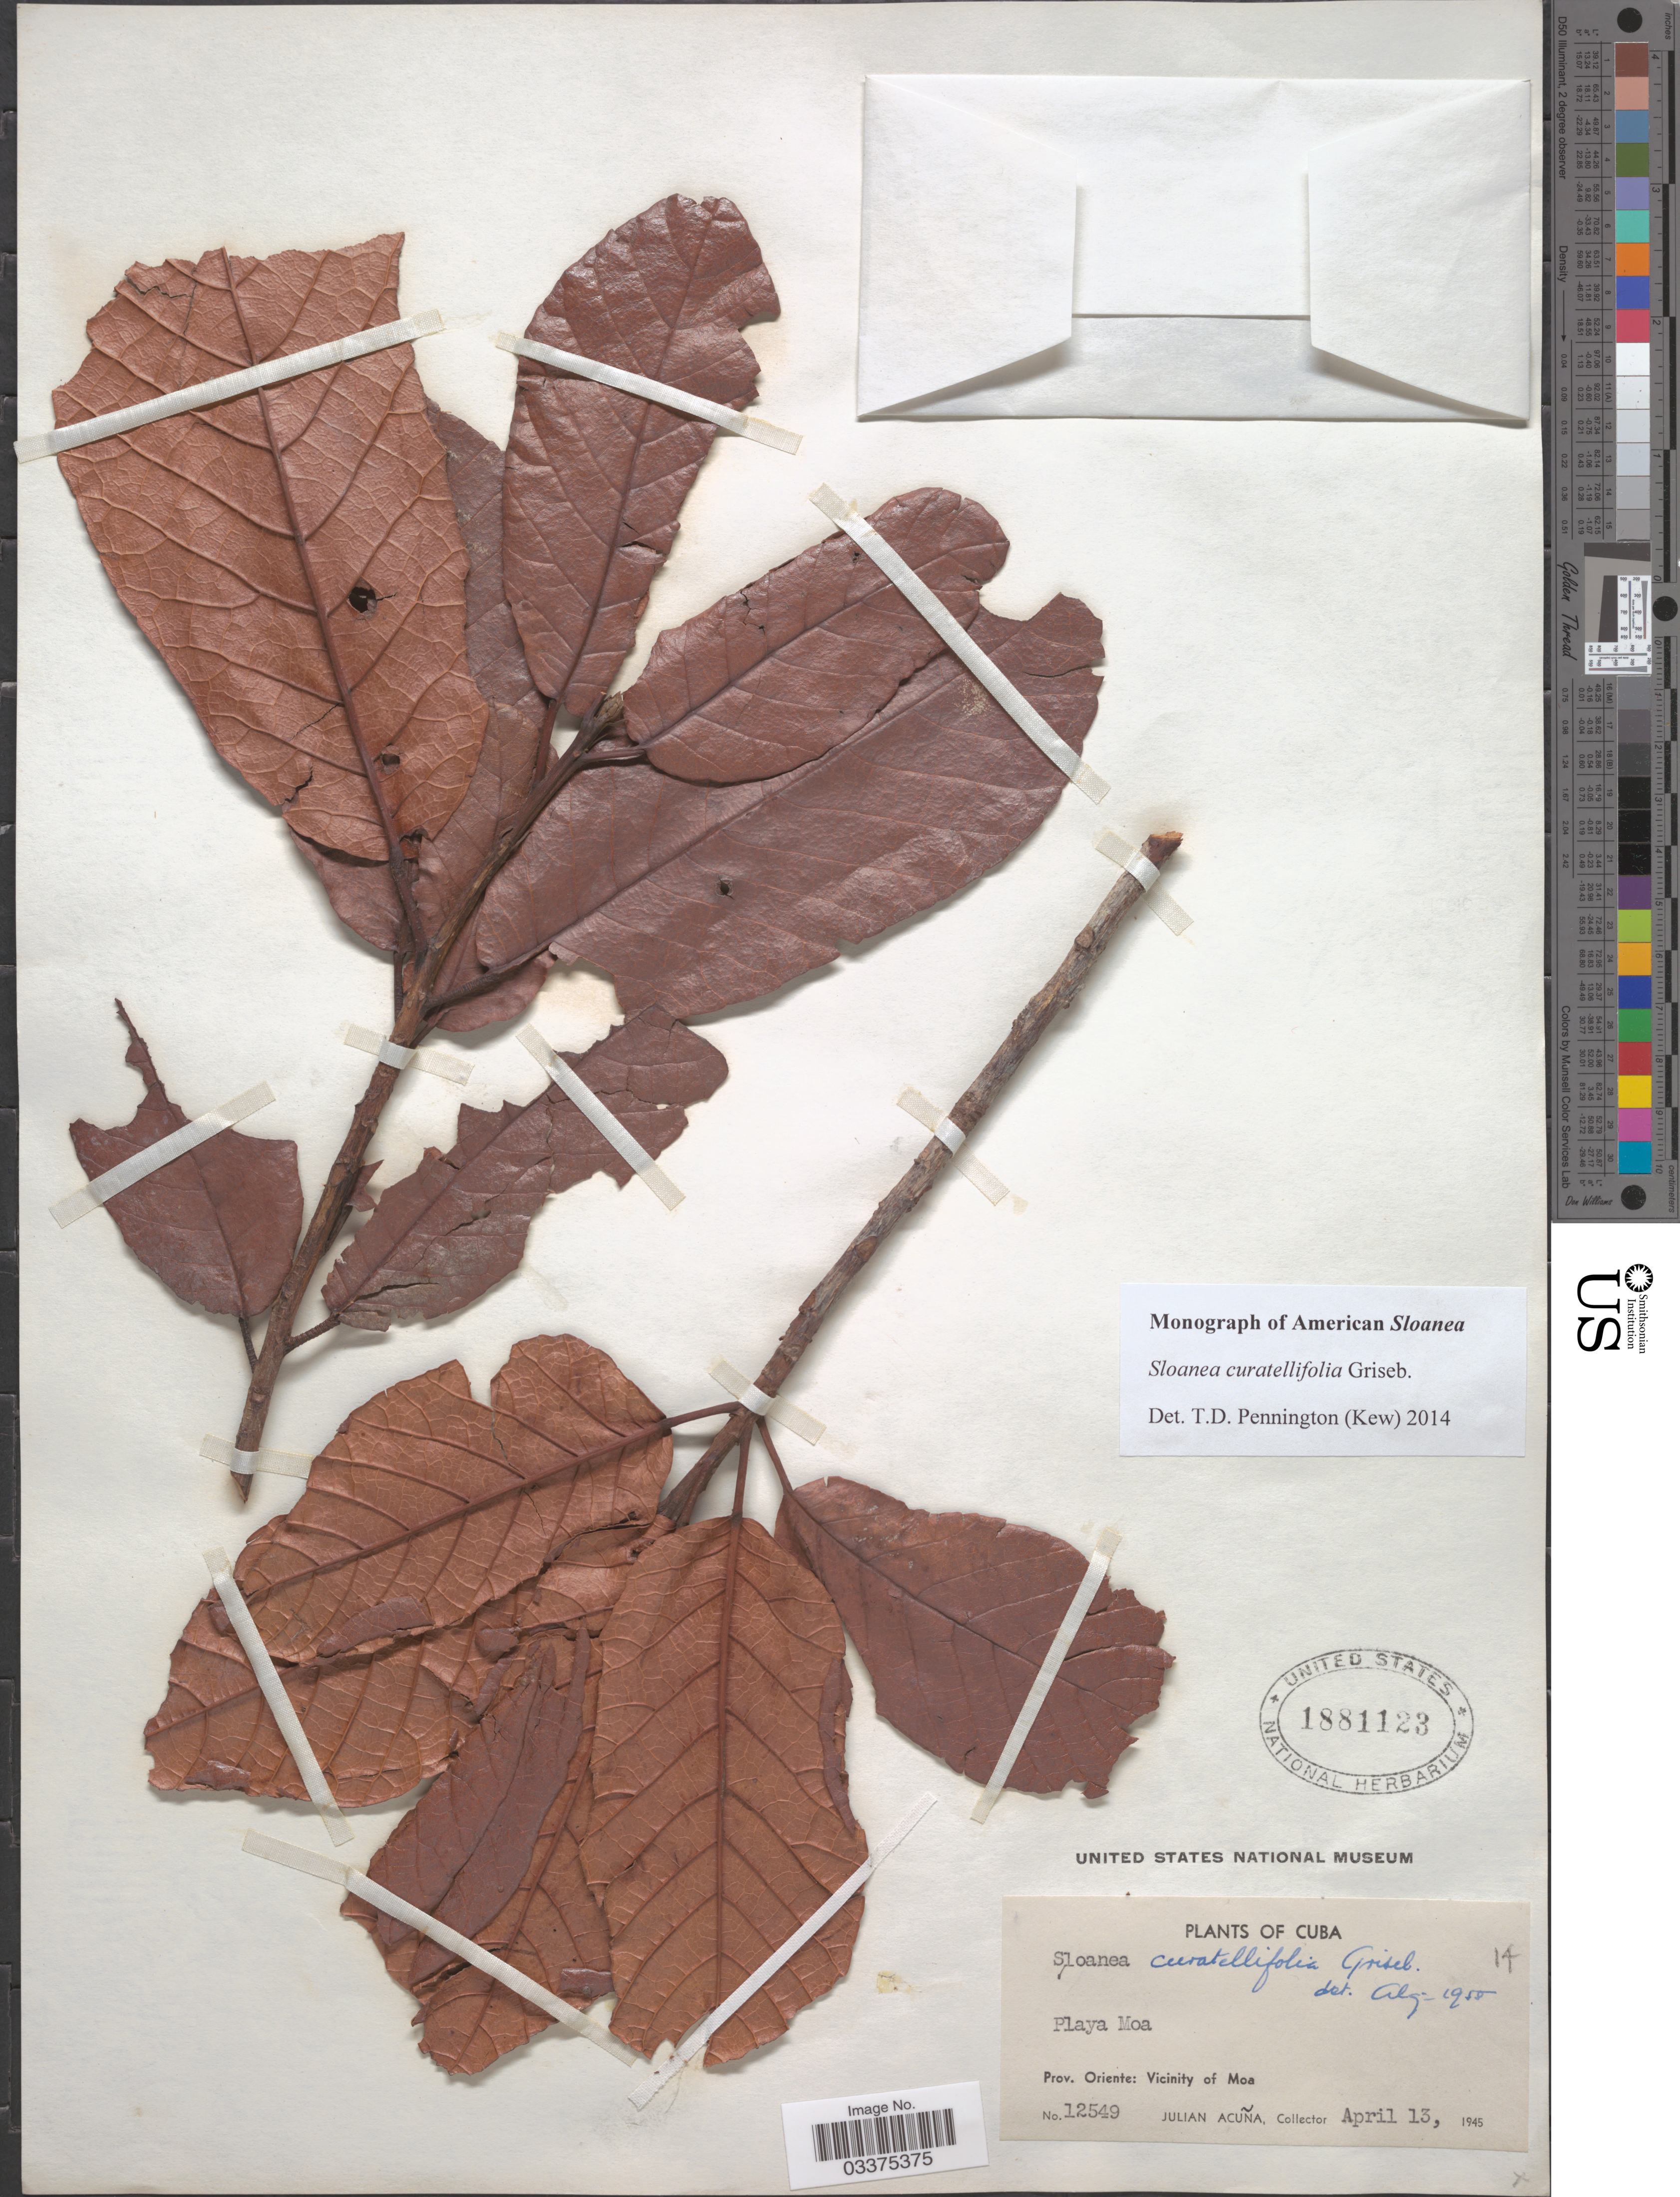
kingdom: Plantae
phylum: Tracheophyta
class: Magnoliopsida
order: Oxalidales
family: Elaeocarpaceae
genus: Sloanea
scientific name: Sloanea curatellifolia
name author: Griseb.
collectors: R. Acuña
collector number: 12549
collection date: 1945-04-13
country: Cuba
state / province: Oriente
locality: Vicinity of Moa. Playa Moa.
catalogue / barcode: US 1881123